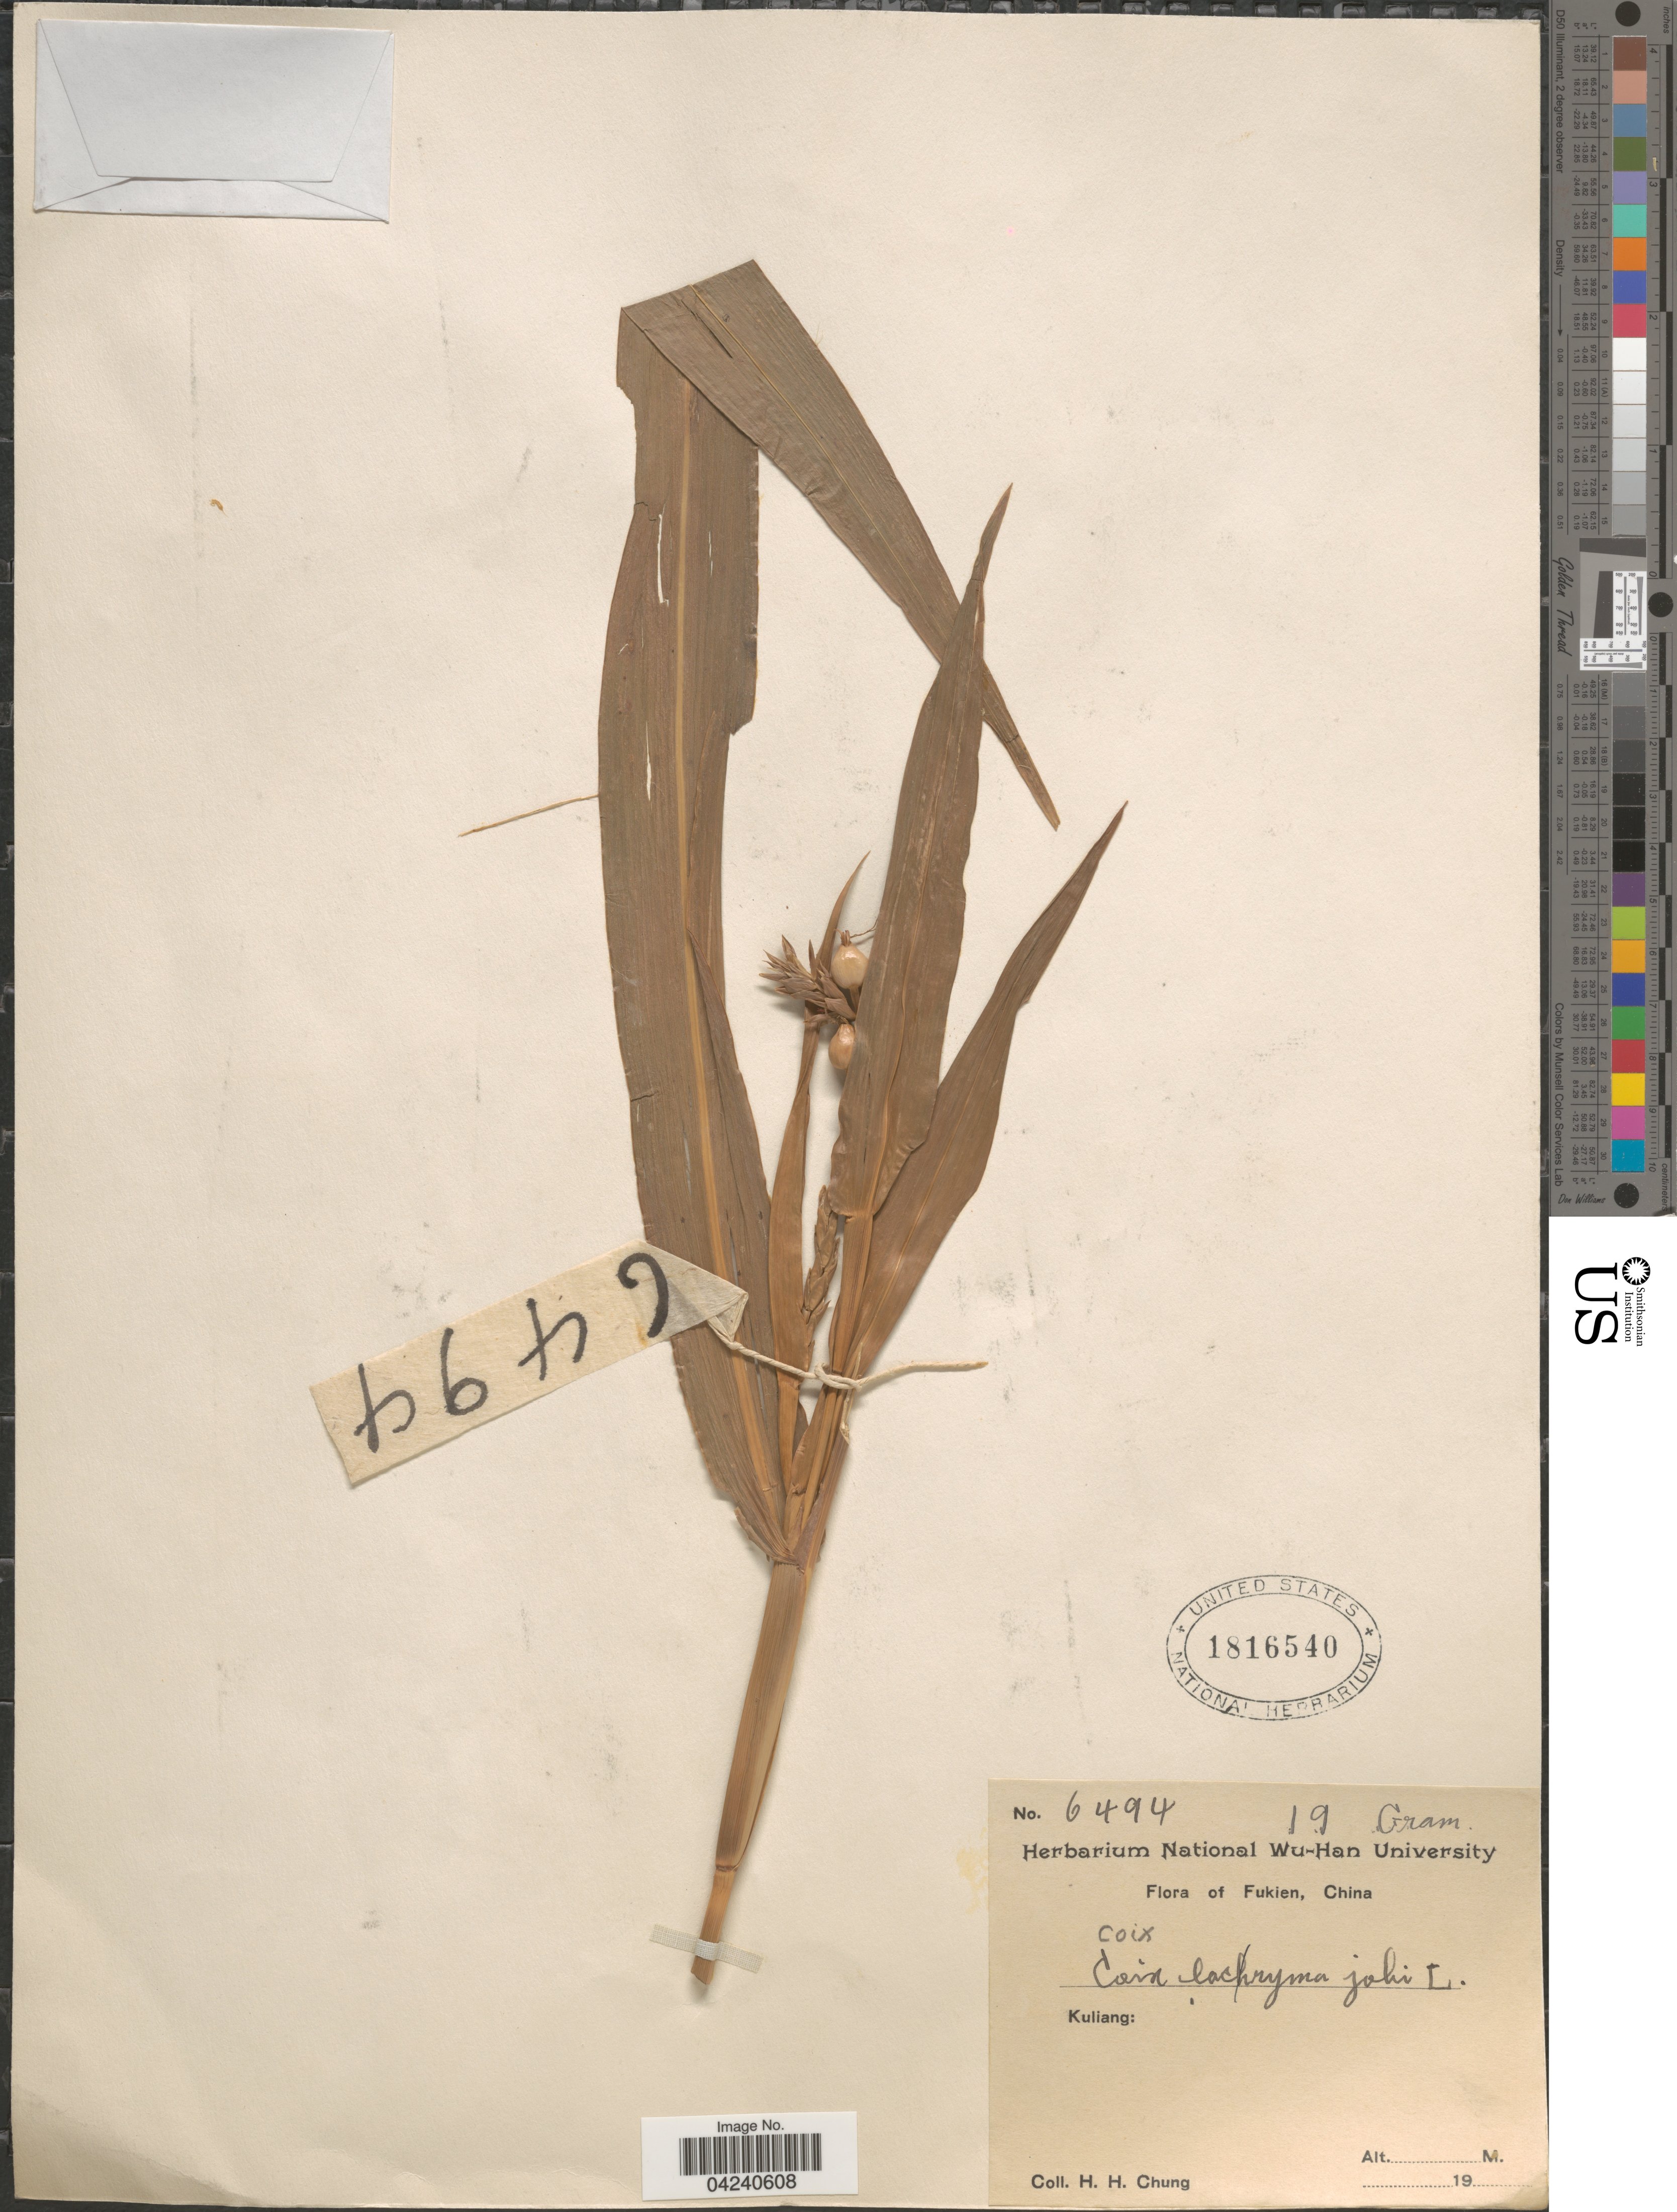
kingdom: Plantae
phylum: Tracheophyta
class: Liliopsida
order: Poales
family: Poaceae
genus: Coix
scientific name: Coix lacryma-jobi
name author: L.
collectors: H. Chung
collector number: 6494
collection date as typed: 19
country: China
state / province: Fujian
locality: Fukien. Kuliang.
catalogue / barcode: US 1816540